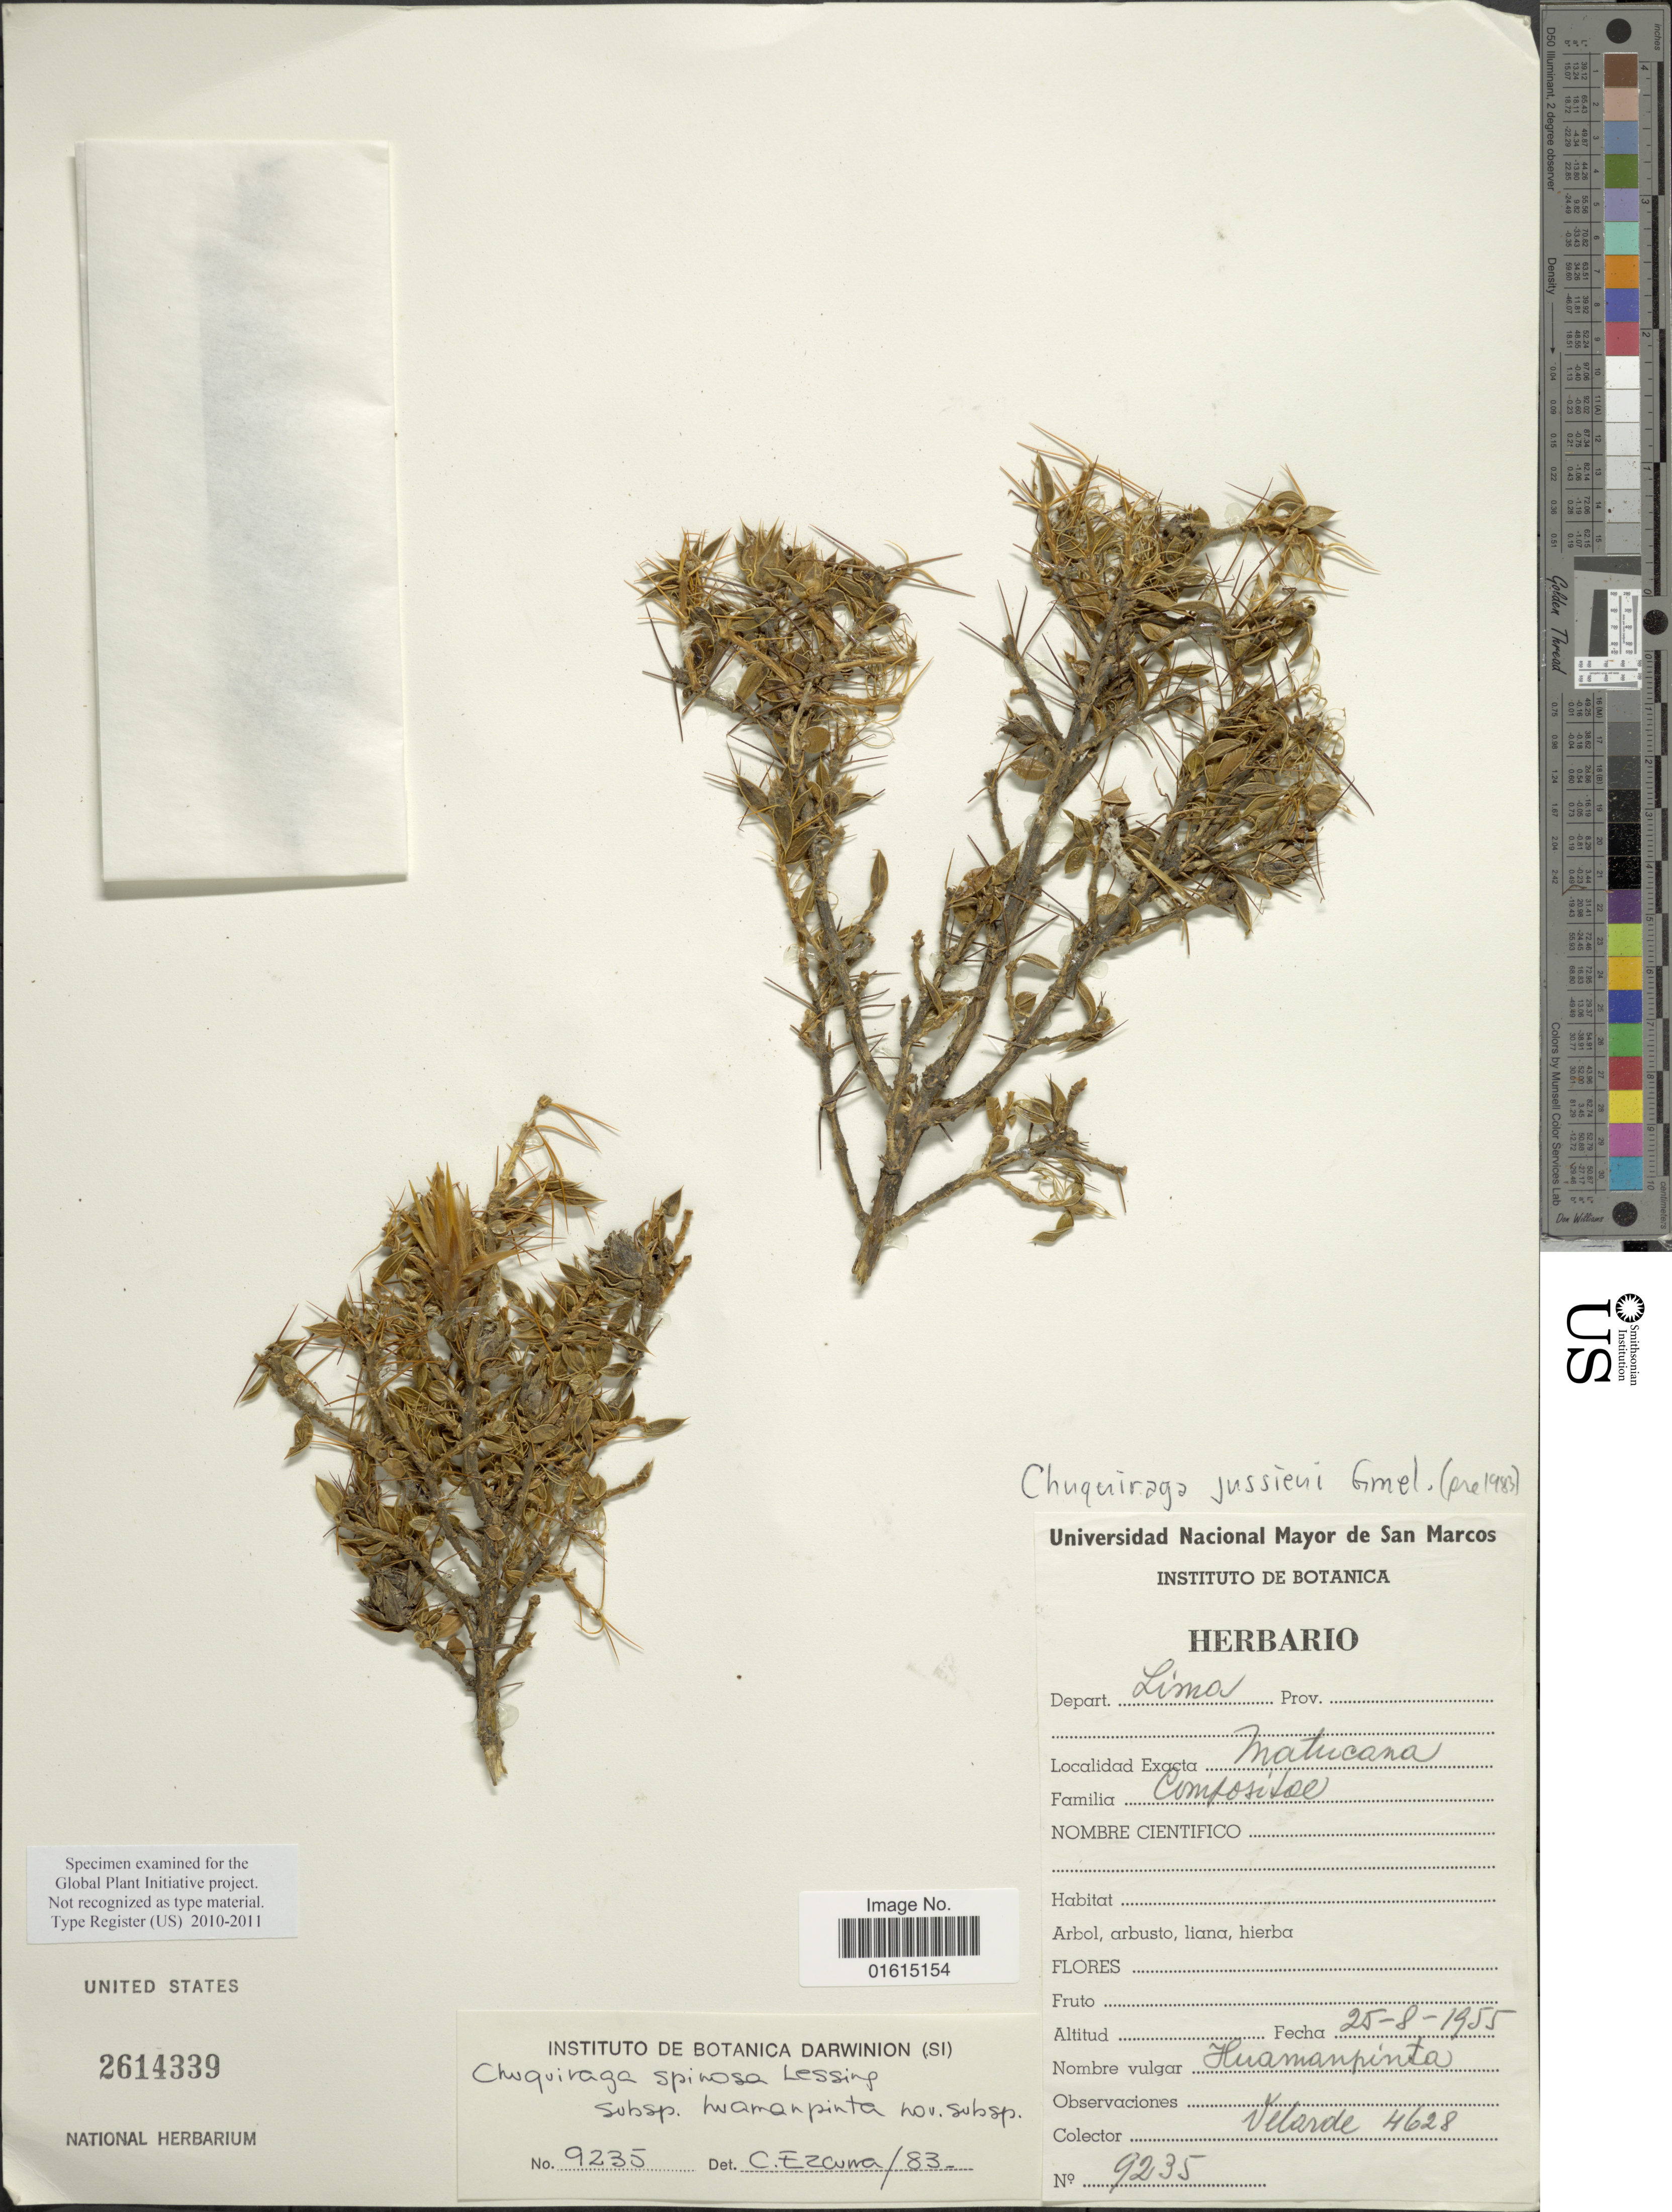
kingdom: Plantae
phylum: Tracheophyta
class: Magnoliopsida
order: Asterales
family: Asteraceae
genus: Chuquiraga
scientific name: Chuquiraga spinosa subsp. huamanpinta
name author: C. Ezcurra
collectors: -. Velarde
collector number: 4628/9235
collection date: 1955-08-25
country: Peru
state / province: Lima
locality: Depart, Lima, Matucana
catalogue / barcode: US 2614339